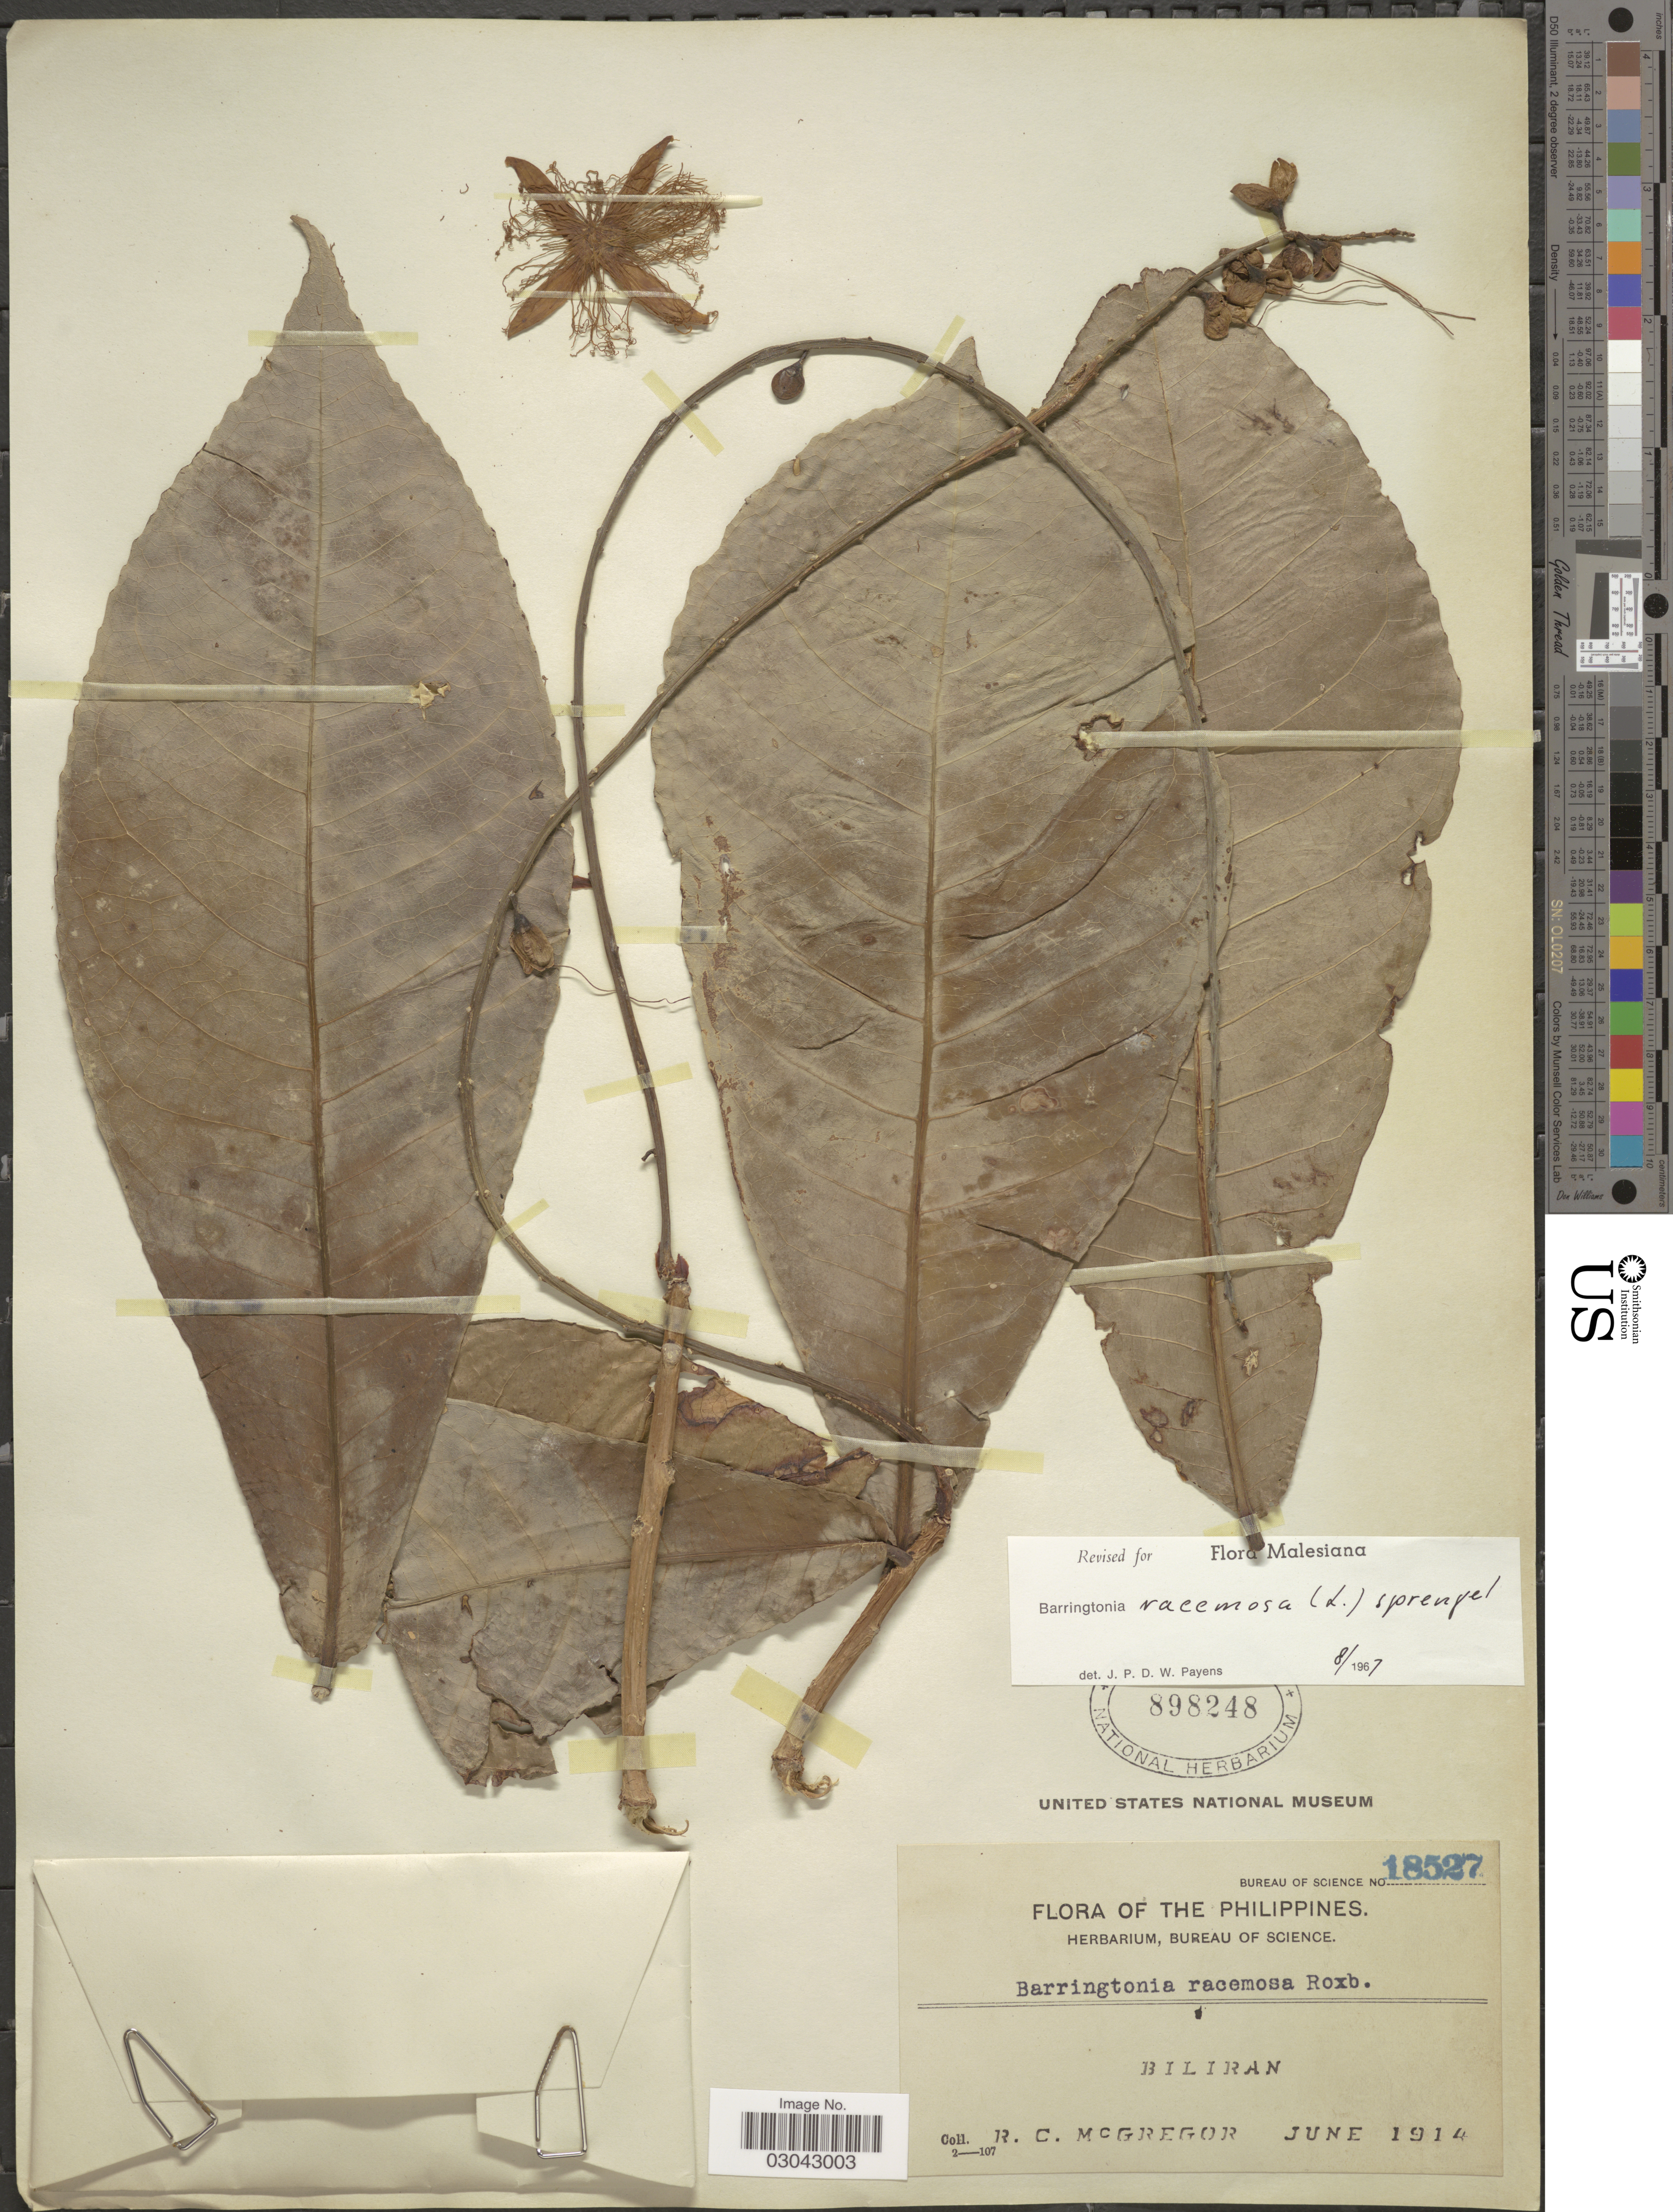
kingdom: Plantae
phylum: Tracheophyta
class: Magnoliopsida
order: Ericales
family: Lecythidaceae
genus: Barringtonia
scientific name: Barringtonia racemosa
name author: (L.) Spreng.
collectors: R. C. McGregor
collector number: Bureau of Science 18527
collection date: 1914-06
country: Philippines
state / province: Eastern Visayas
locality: Biliran.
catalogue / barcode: US 898248